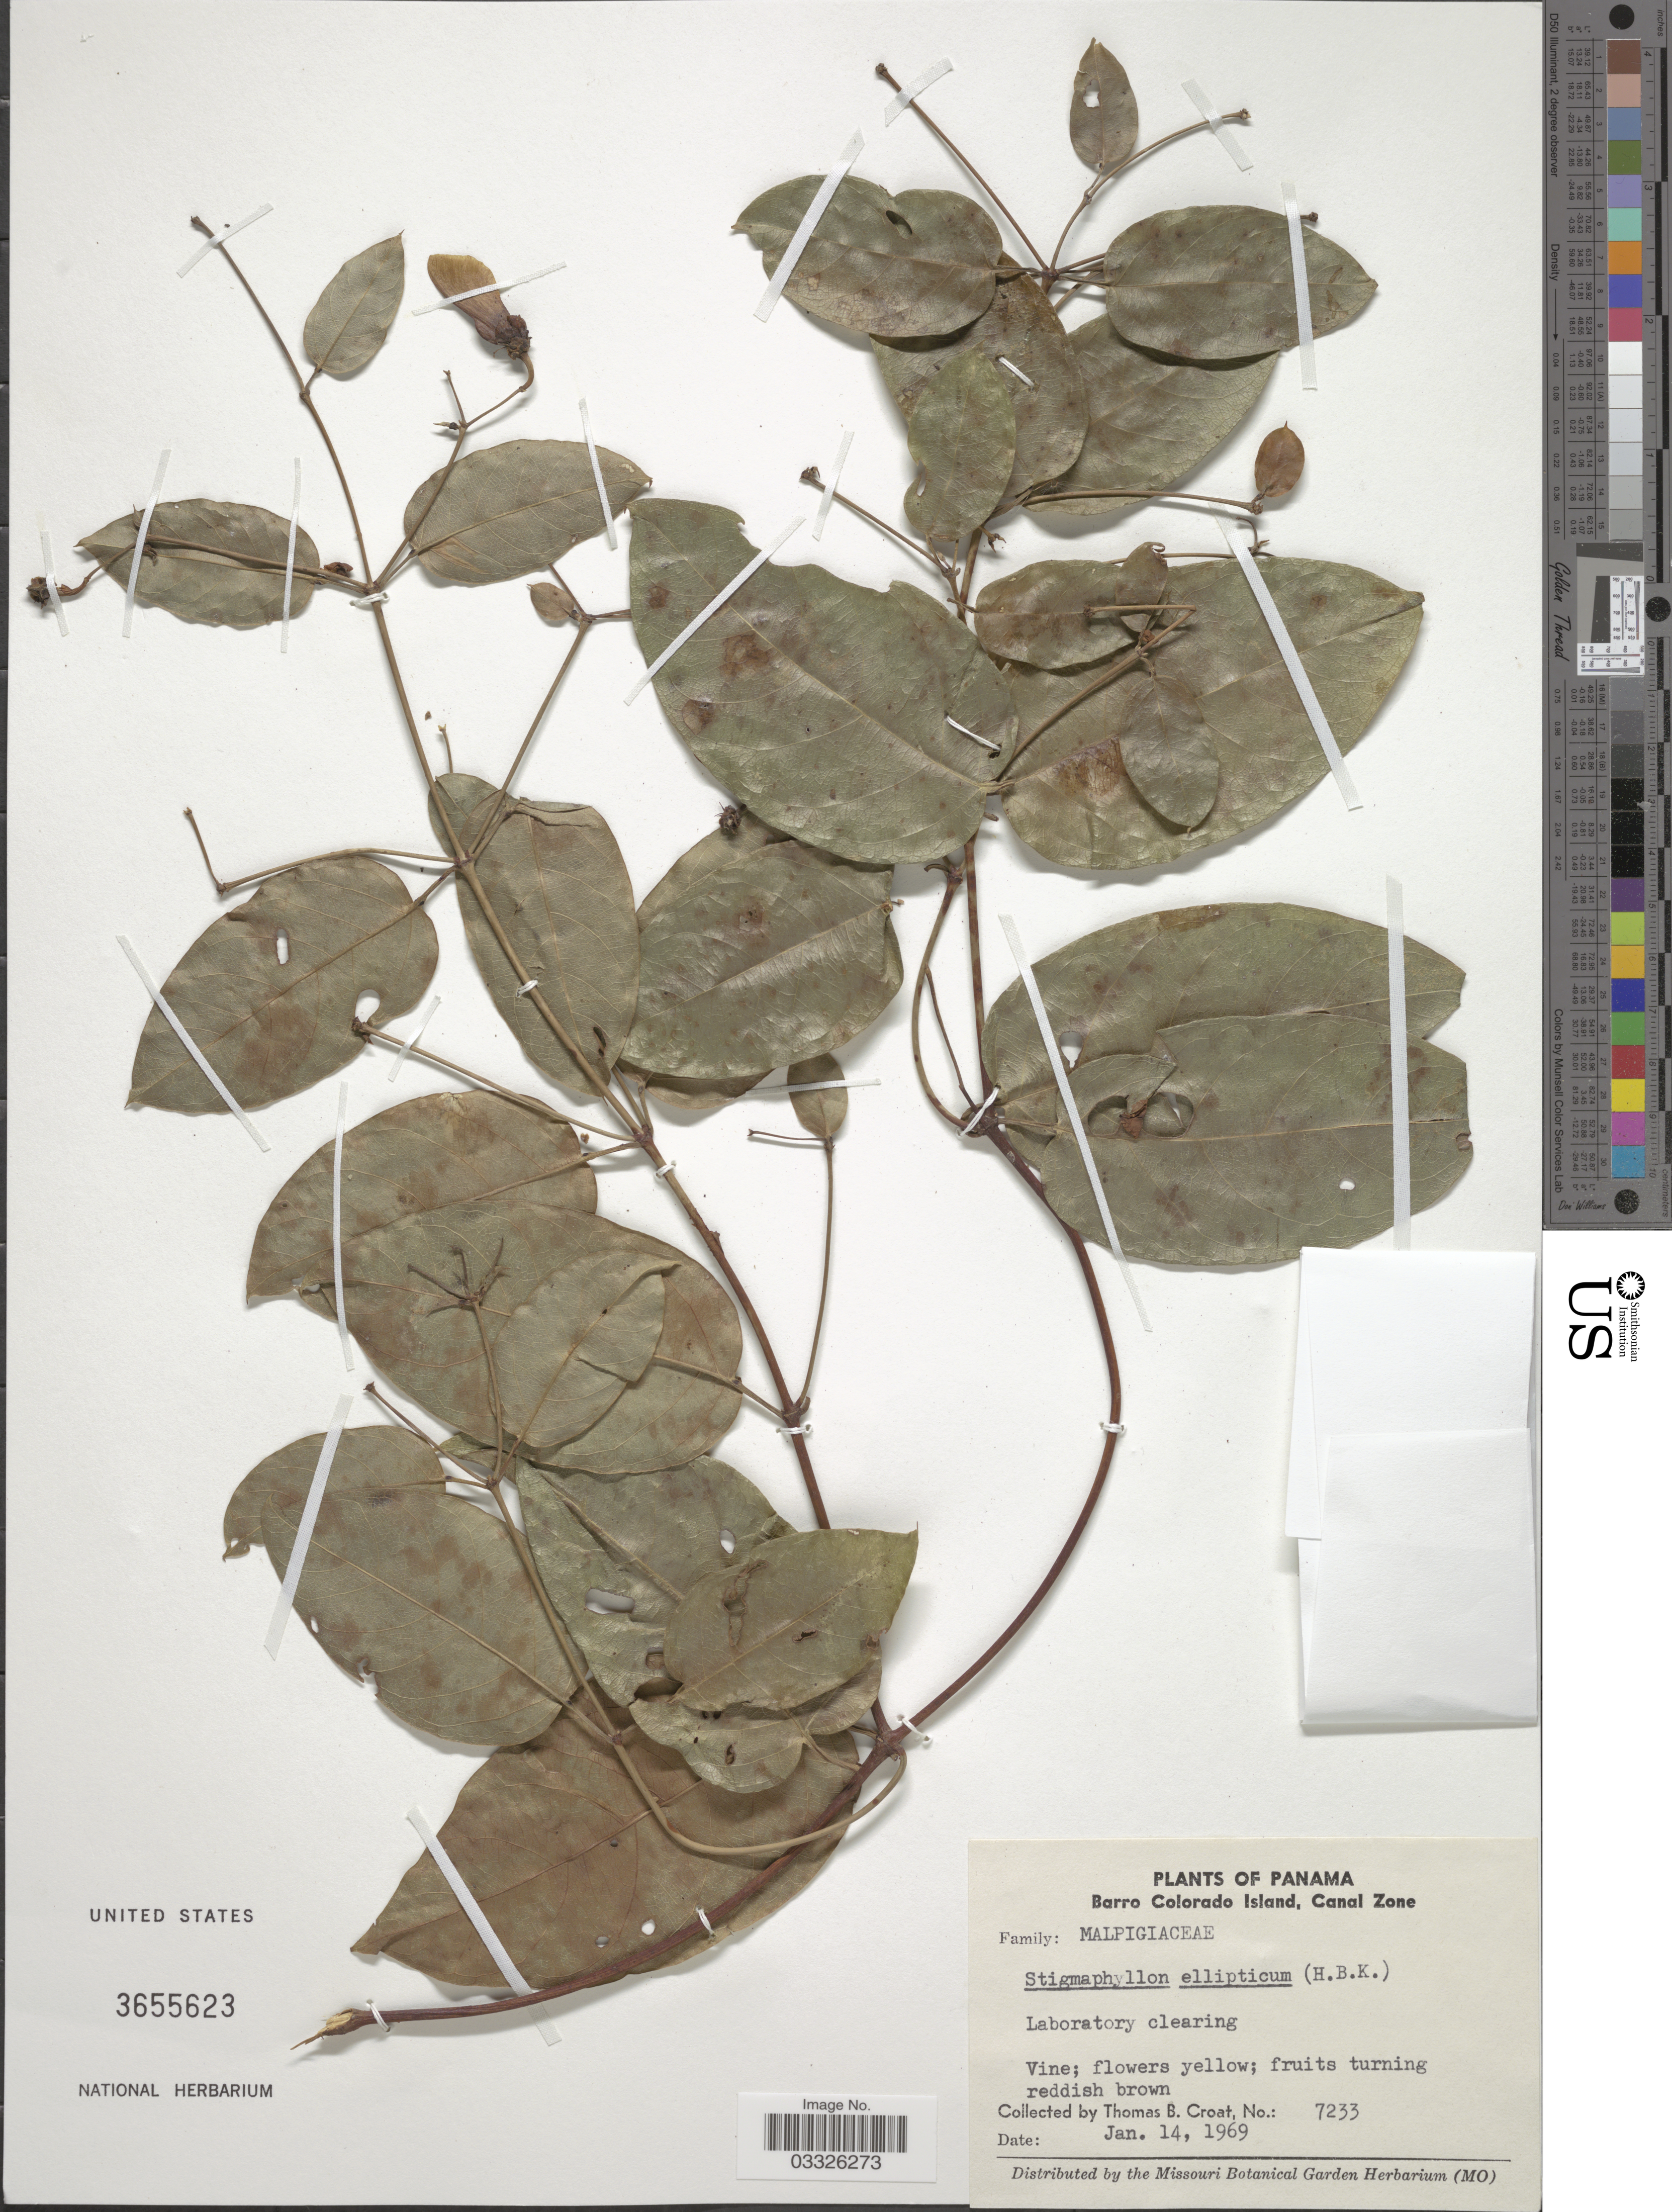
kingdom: Plantae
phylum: Tracheophyta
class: Magnoliopsida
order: Malpighiales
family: Malpighiaceae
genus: Stigmaphyllon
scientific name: Stigmaphyllon ellipticum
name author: (Kunth) A. Juss.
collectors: T. B. Croat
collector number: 7233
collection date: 1969-01-14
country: Panama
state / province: Panamá Oeste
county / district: Canal Zone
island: Barro Colorado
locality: Barro Colorado Island, Canal Zone.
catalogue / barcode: US 3655623